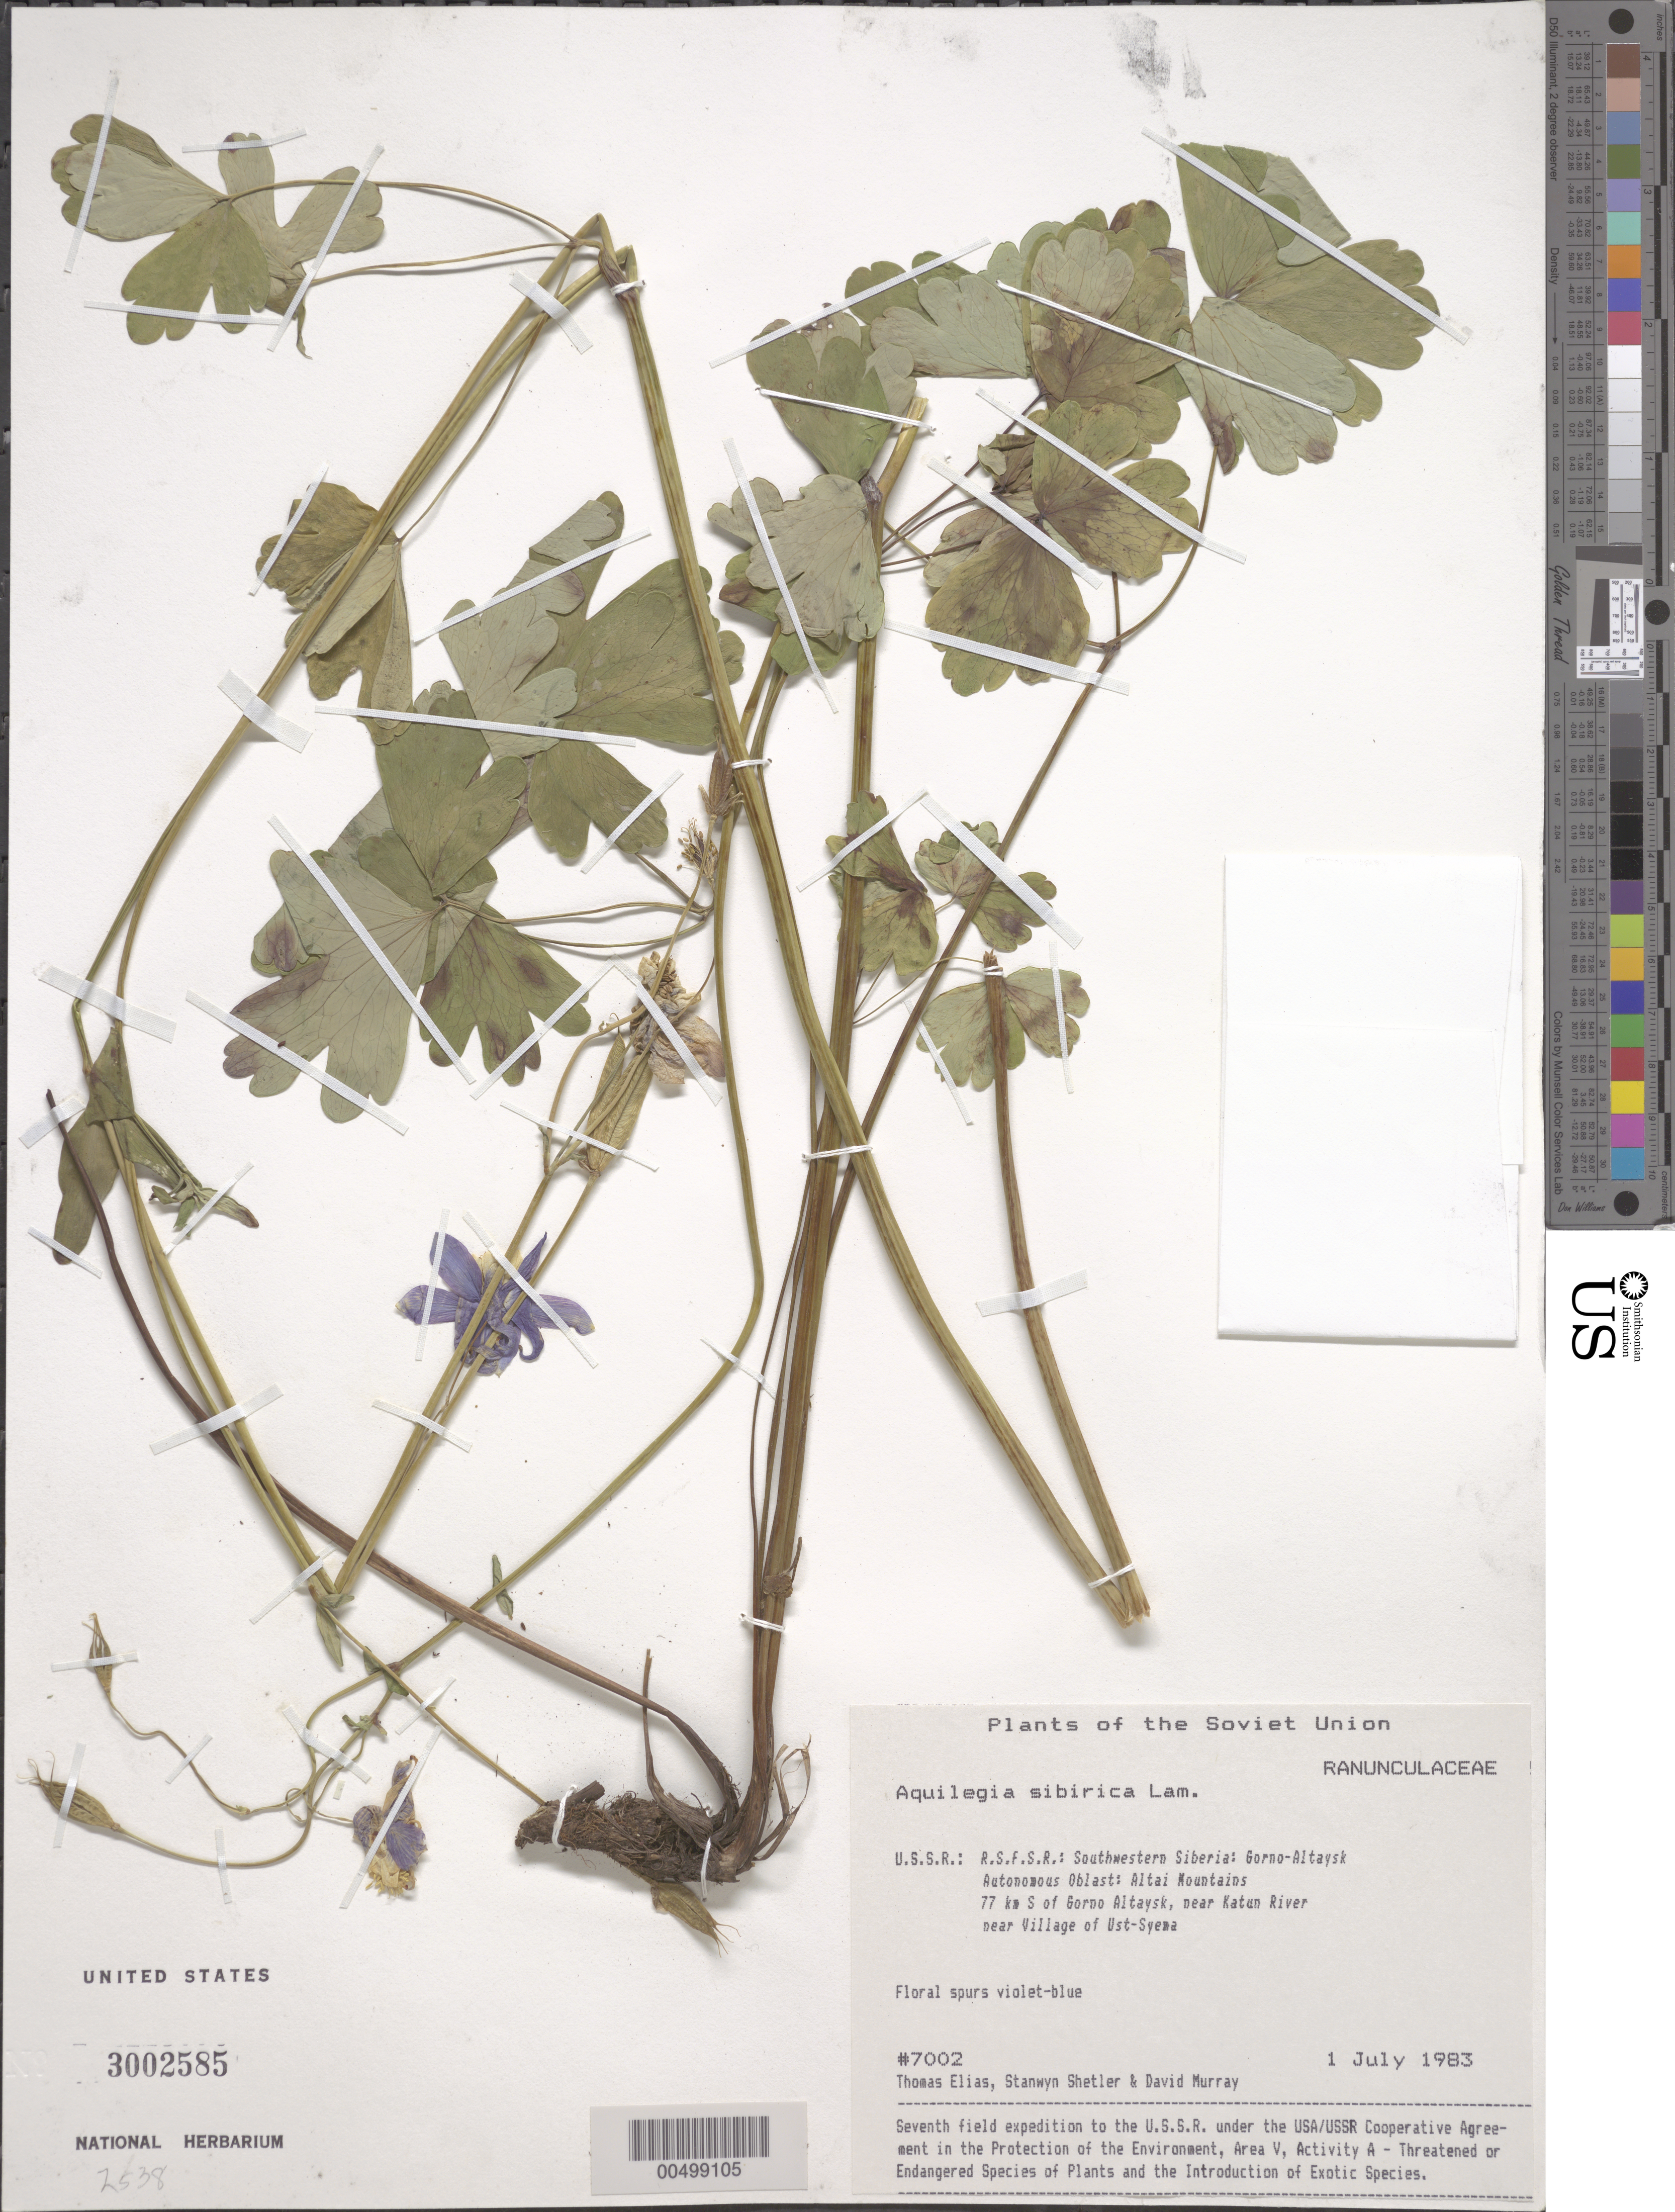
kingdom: Plantae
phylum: Tracheophyta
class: Magnoliopsida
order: Ranunculales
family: Ranunculaceae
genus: Aquilegia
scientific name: Aquilegia sibirica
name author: Lam.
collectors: T. Elias, S. Shetler & D. F. Murray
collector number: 7002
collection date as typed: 01 Jul 1983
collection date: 1983-07-01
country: Russian Federation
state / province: Altai Republic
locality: Altai Mountains, 77 km S of Gorno-Altaysk, near Katun River, near Village of Ust-Syema [Sema]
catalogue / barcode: US 3002585